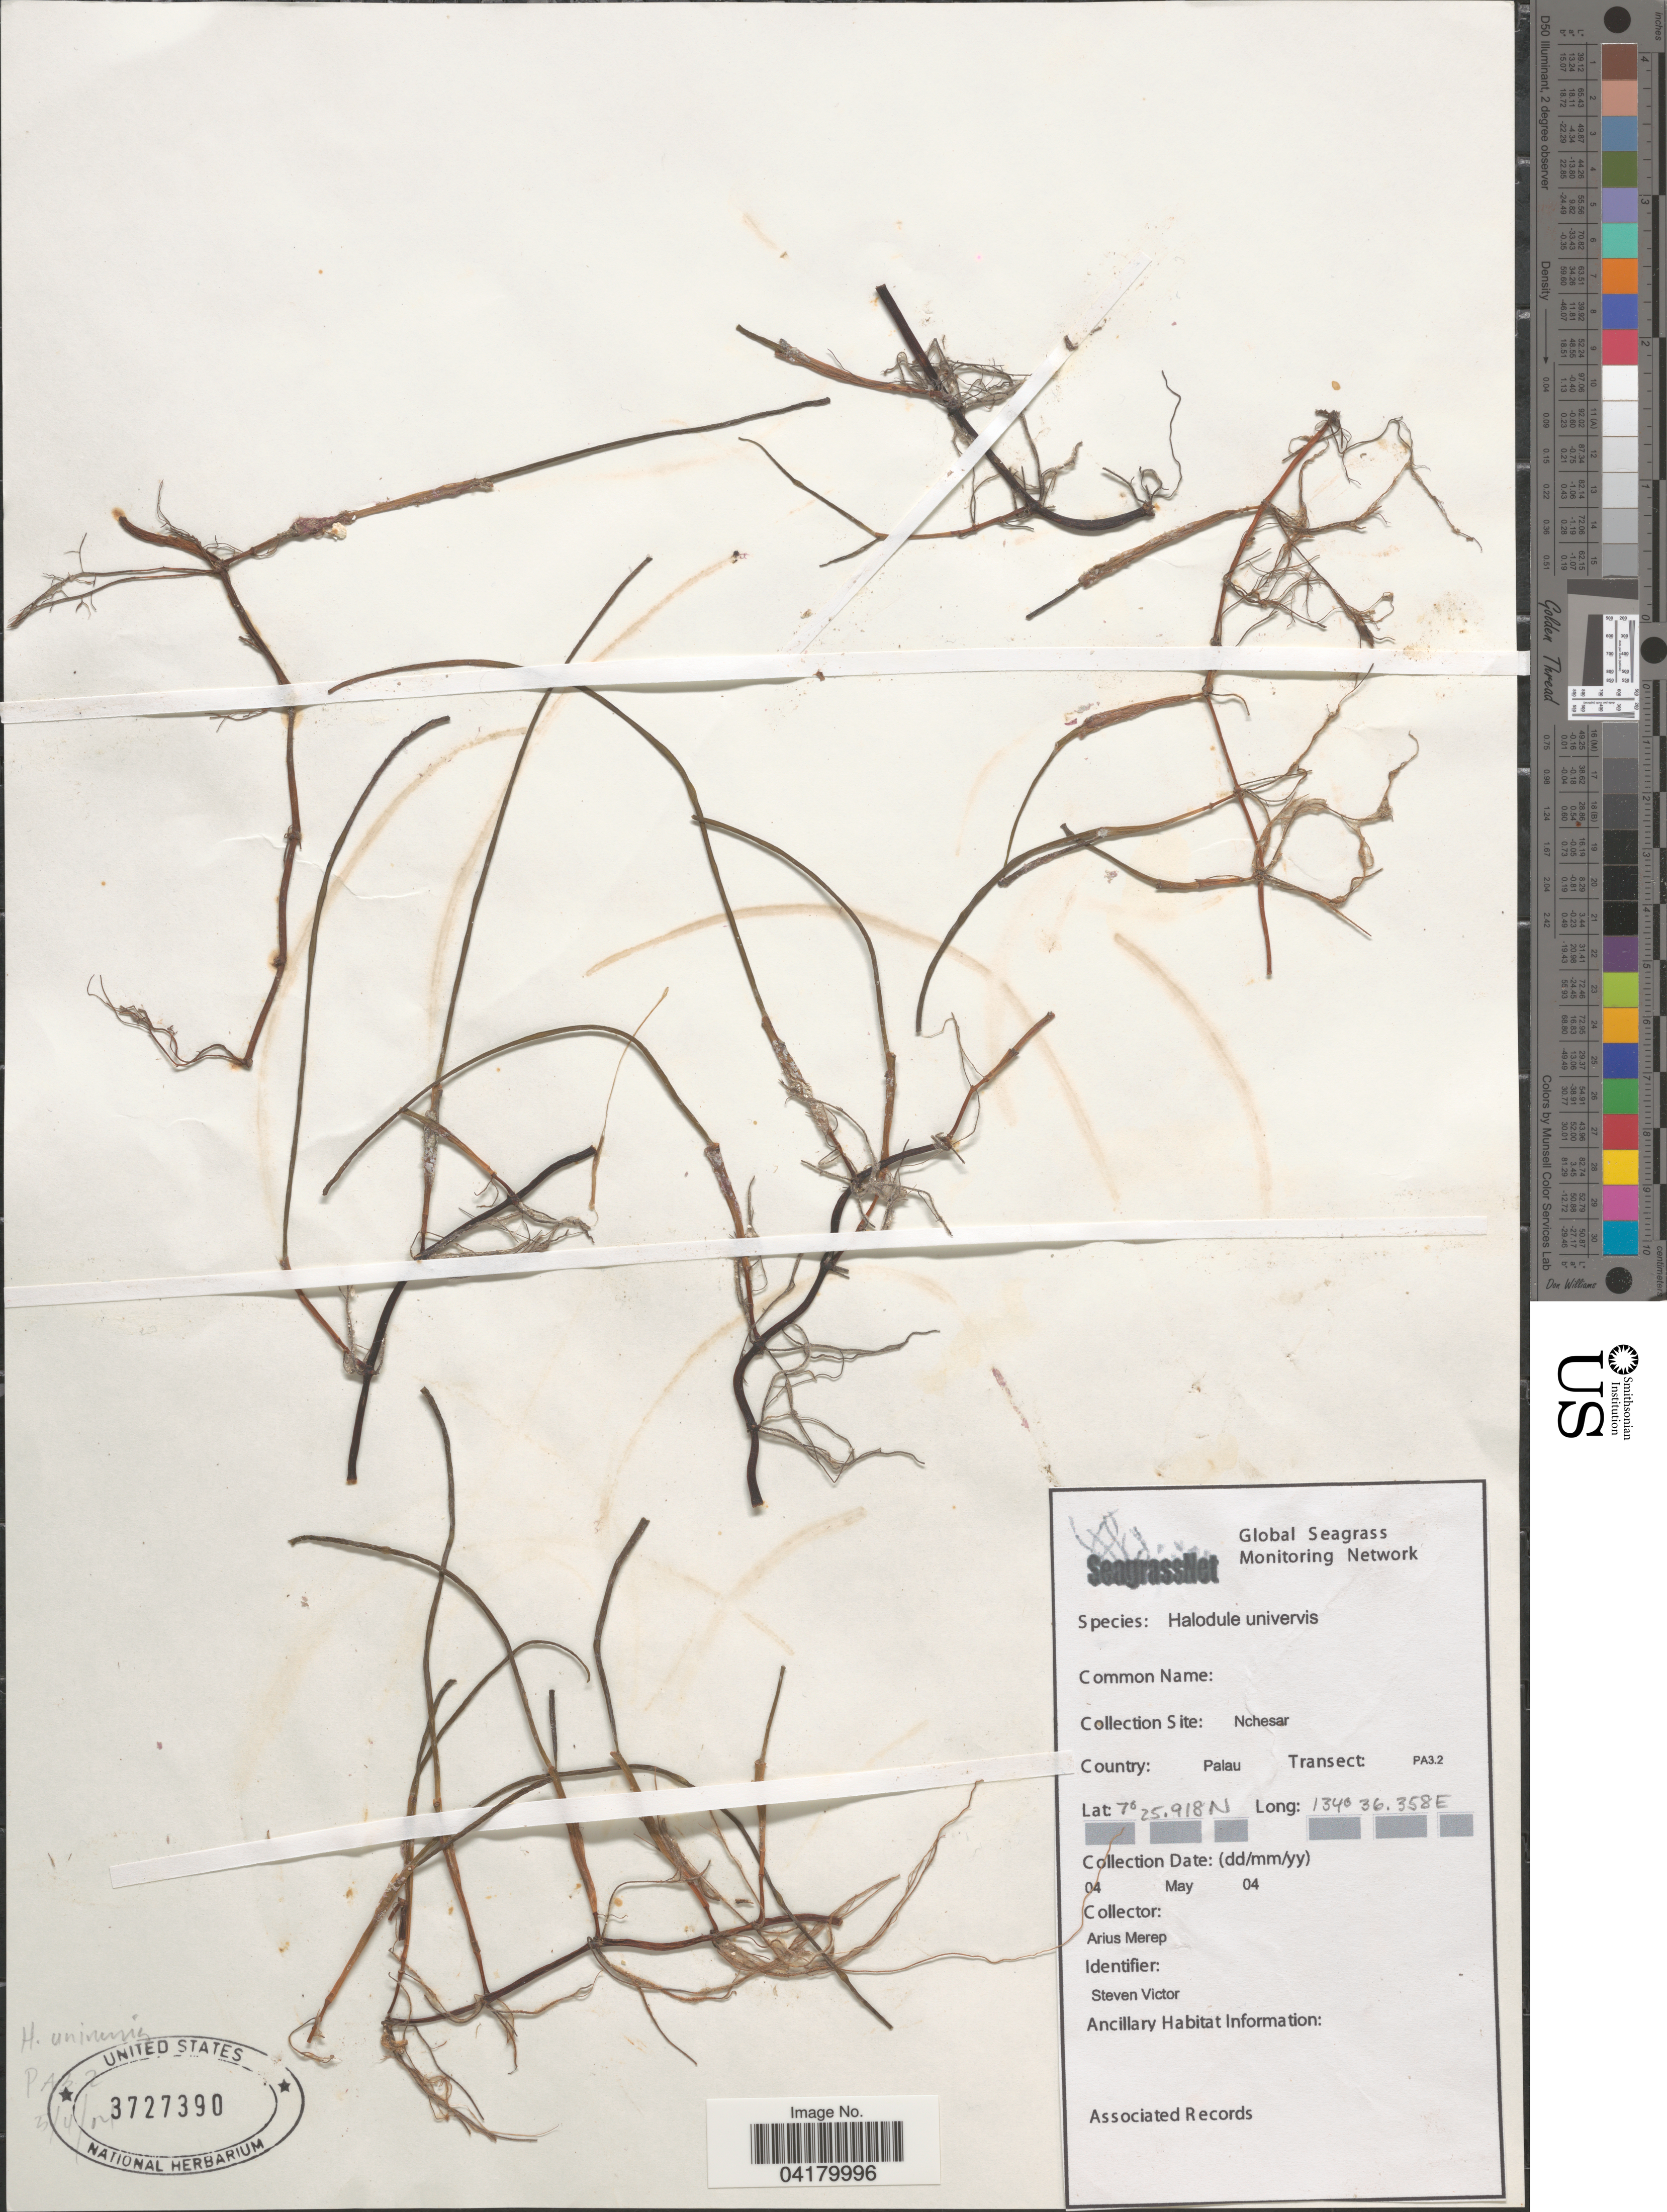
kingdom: Plantae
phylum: Tracheophyta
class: Liliopsida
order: Alismatales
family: Cymodoceaceae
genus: Halodule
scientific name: Halodule uninervis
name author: (Forssk.) Asch.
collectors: A. Merep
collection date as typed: Transcribed d/m/y: 4/5/4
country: Palau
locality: Collection Site: Nchesar. Country: Palau. Transect: PA3.2.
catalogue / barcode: US 3727390